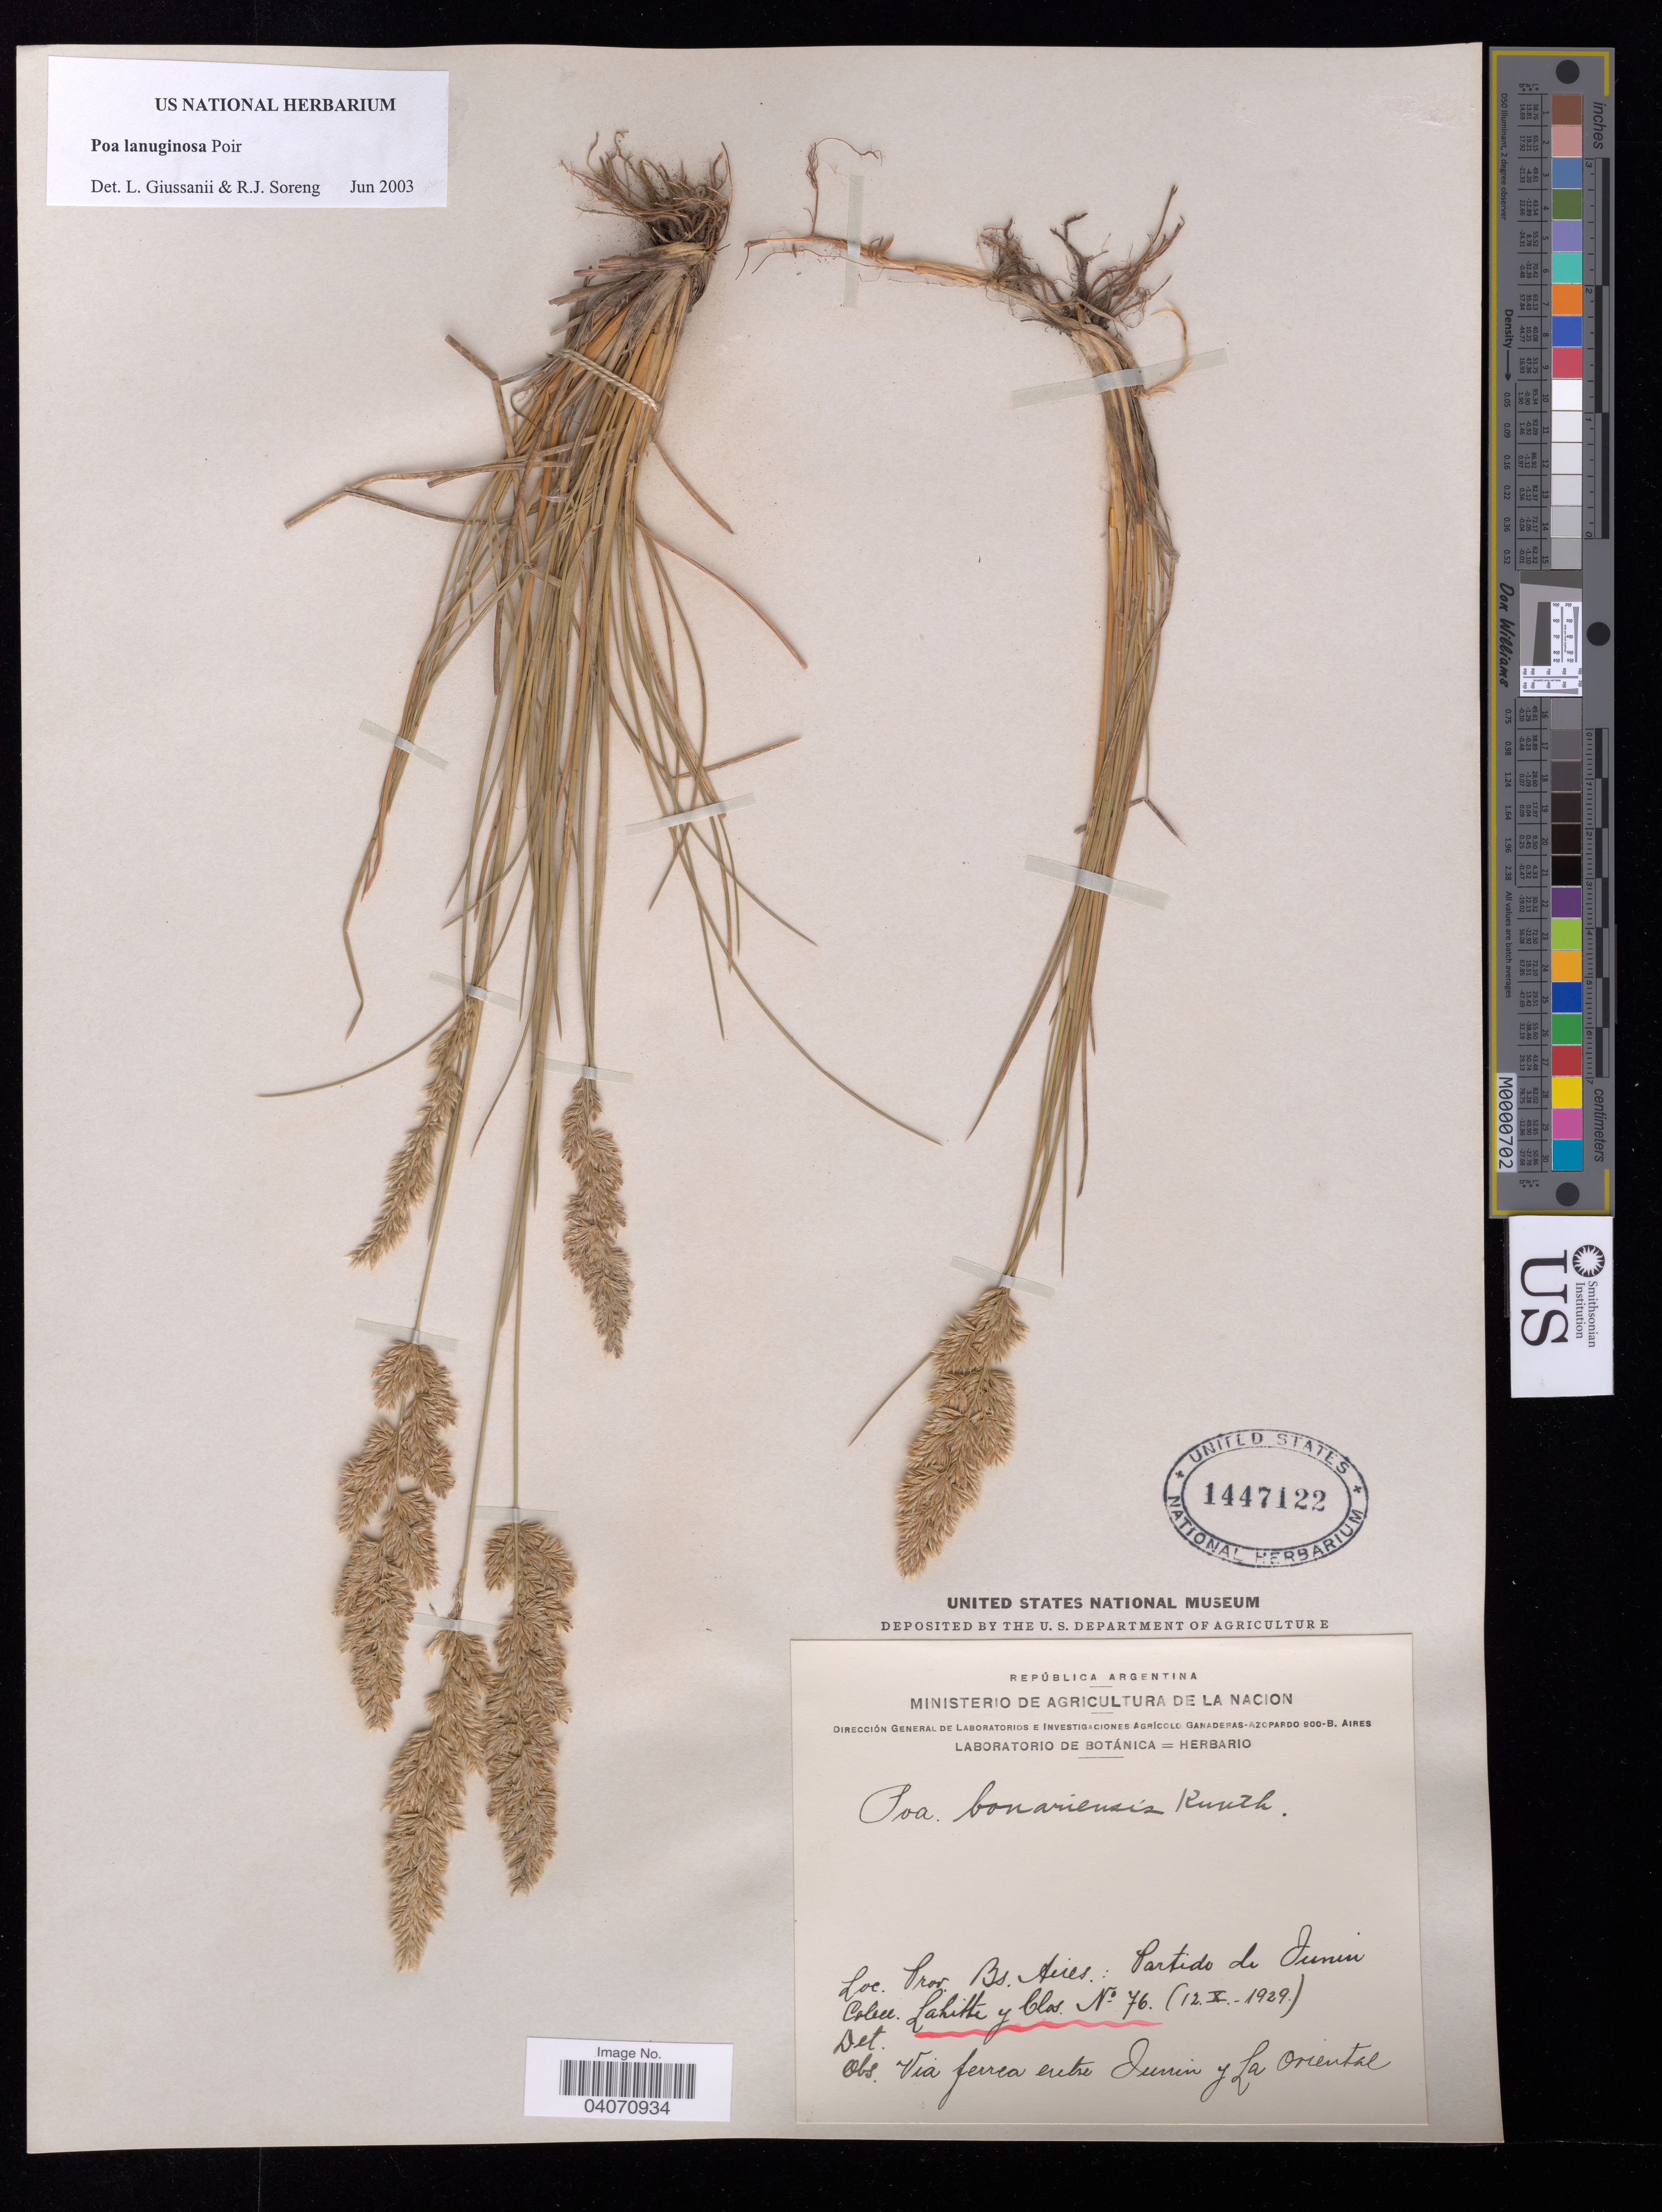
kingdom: Plantae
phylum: Tracheophyta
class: Liliopsida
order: Poales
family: Poaceae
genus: Poa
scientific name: Poa lanuginosa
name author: Poir.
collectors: -. Lahitte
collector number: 76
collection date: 1929-10-12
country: Argentina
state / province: Buenos Aires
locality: Partido de Junin. Via ferrea entre Junin y La Oriental.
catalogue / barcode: US 1447122